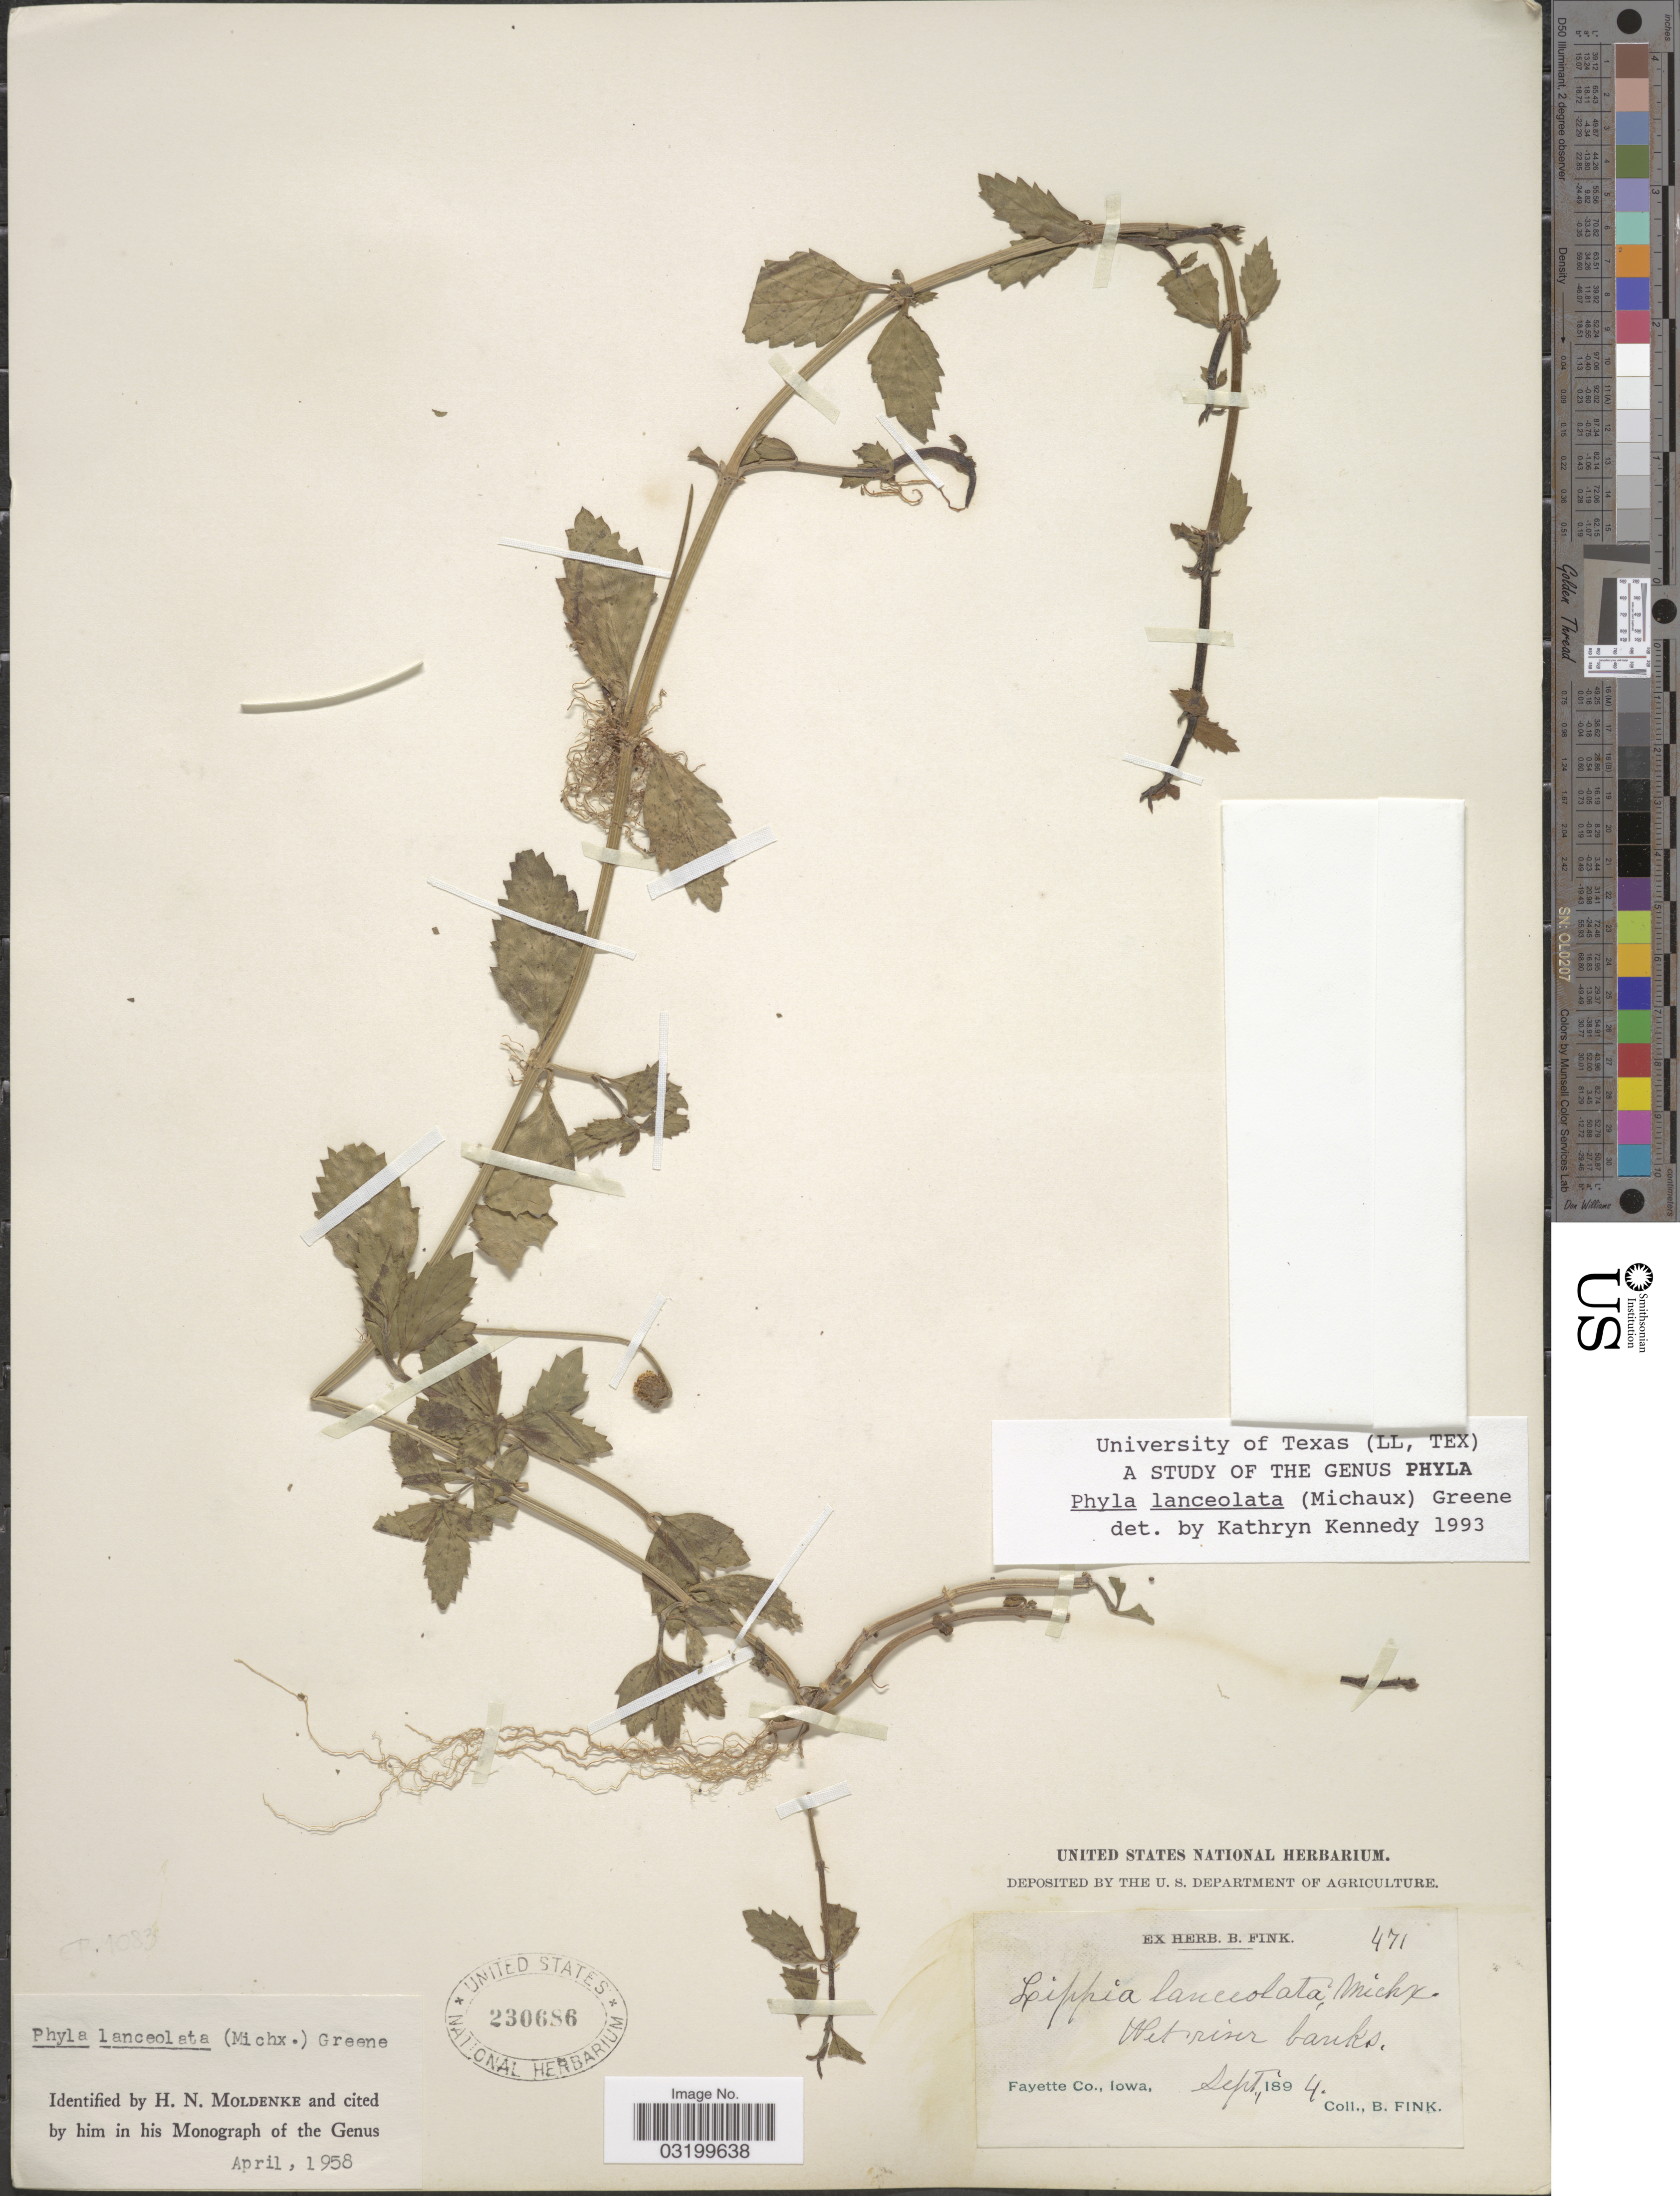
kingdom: Plantae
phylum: Tracheophyta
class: Magnoliopsida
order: Lamiales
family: Verbenaceae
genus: Phyla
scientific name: Phyla lanceolata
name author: (Michx.) Greene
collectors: B. Fink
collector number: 471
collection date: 1894-09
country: United States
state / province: Iowa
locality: Fayette Co.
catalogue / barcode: US 230686